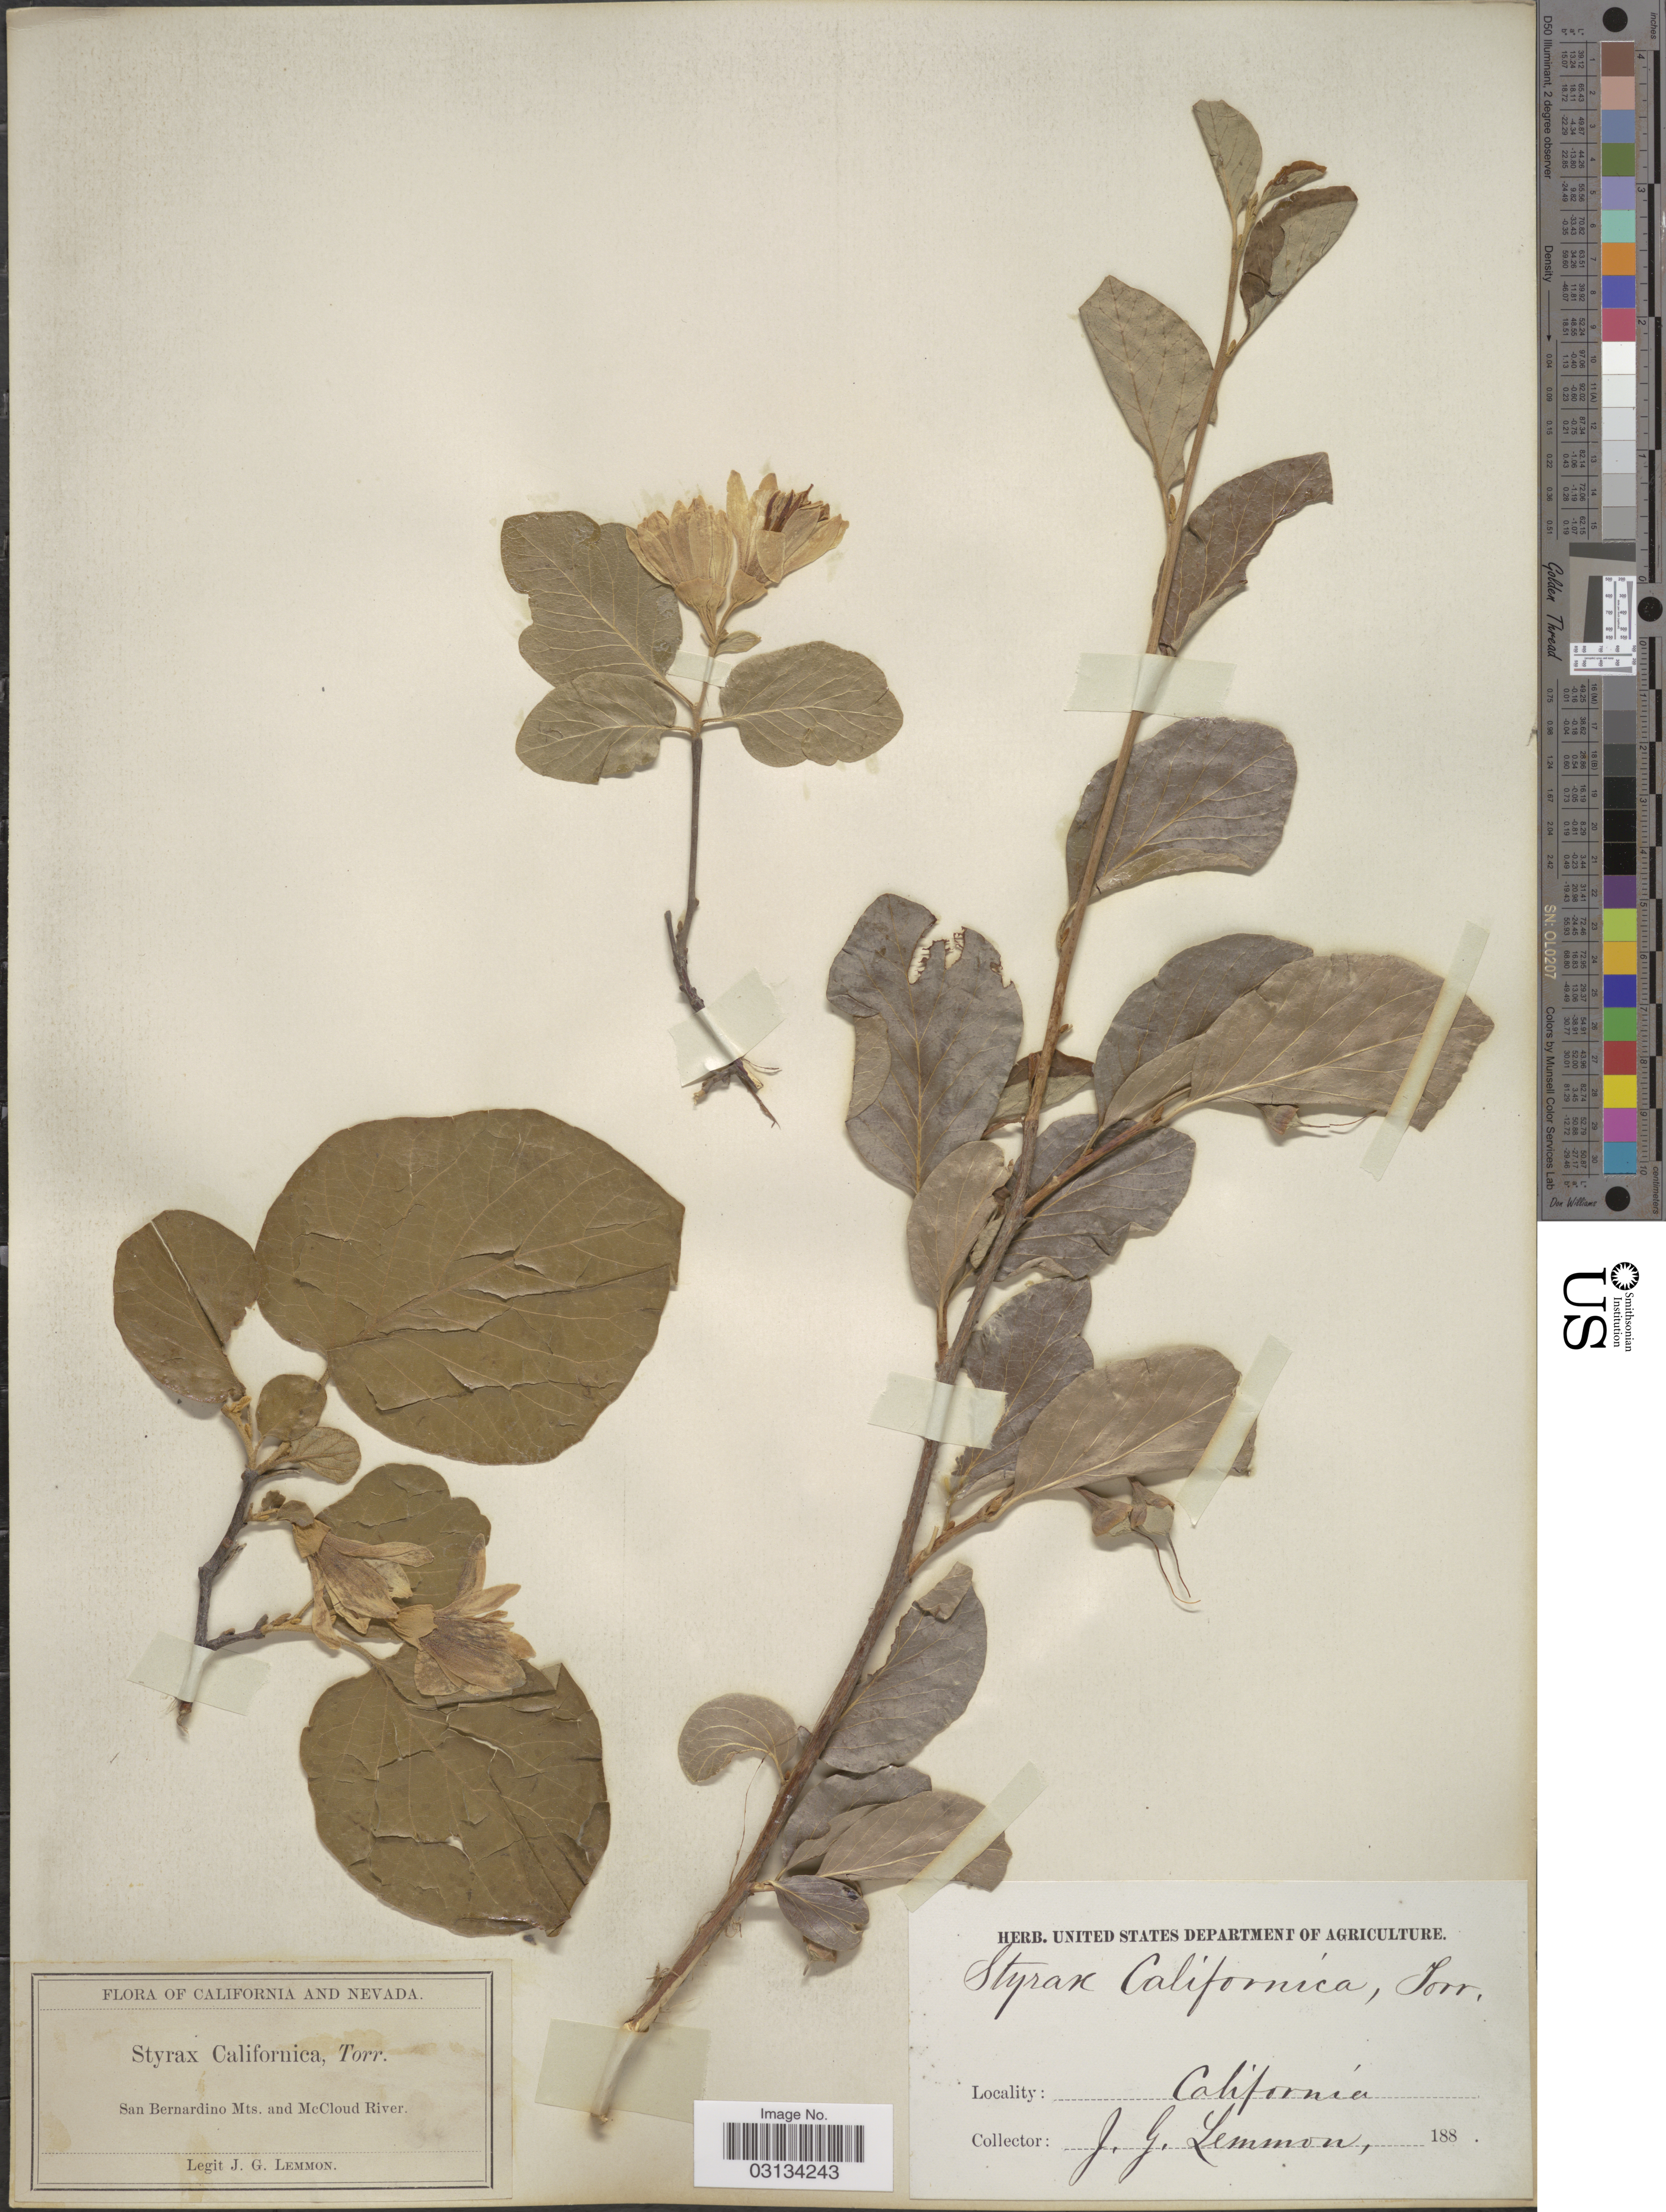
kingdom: Plantae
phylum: Tracheophyta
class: Magnoliopsida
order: Ericales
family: Styracaceae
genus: Styrax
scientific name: Styrax californicus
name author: Torr.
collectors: J. Lemmon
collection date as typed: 188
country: United States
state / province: California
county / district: San Bernardino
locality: San Bernardino Mts. and McCloud River.